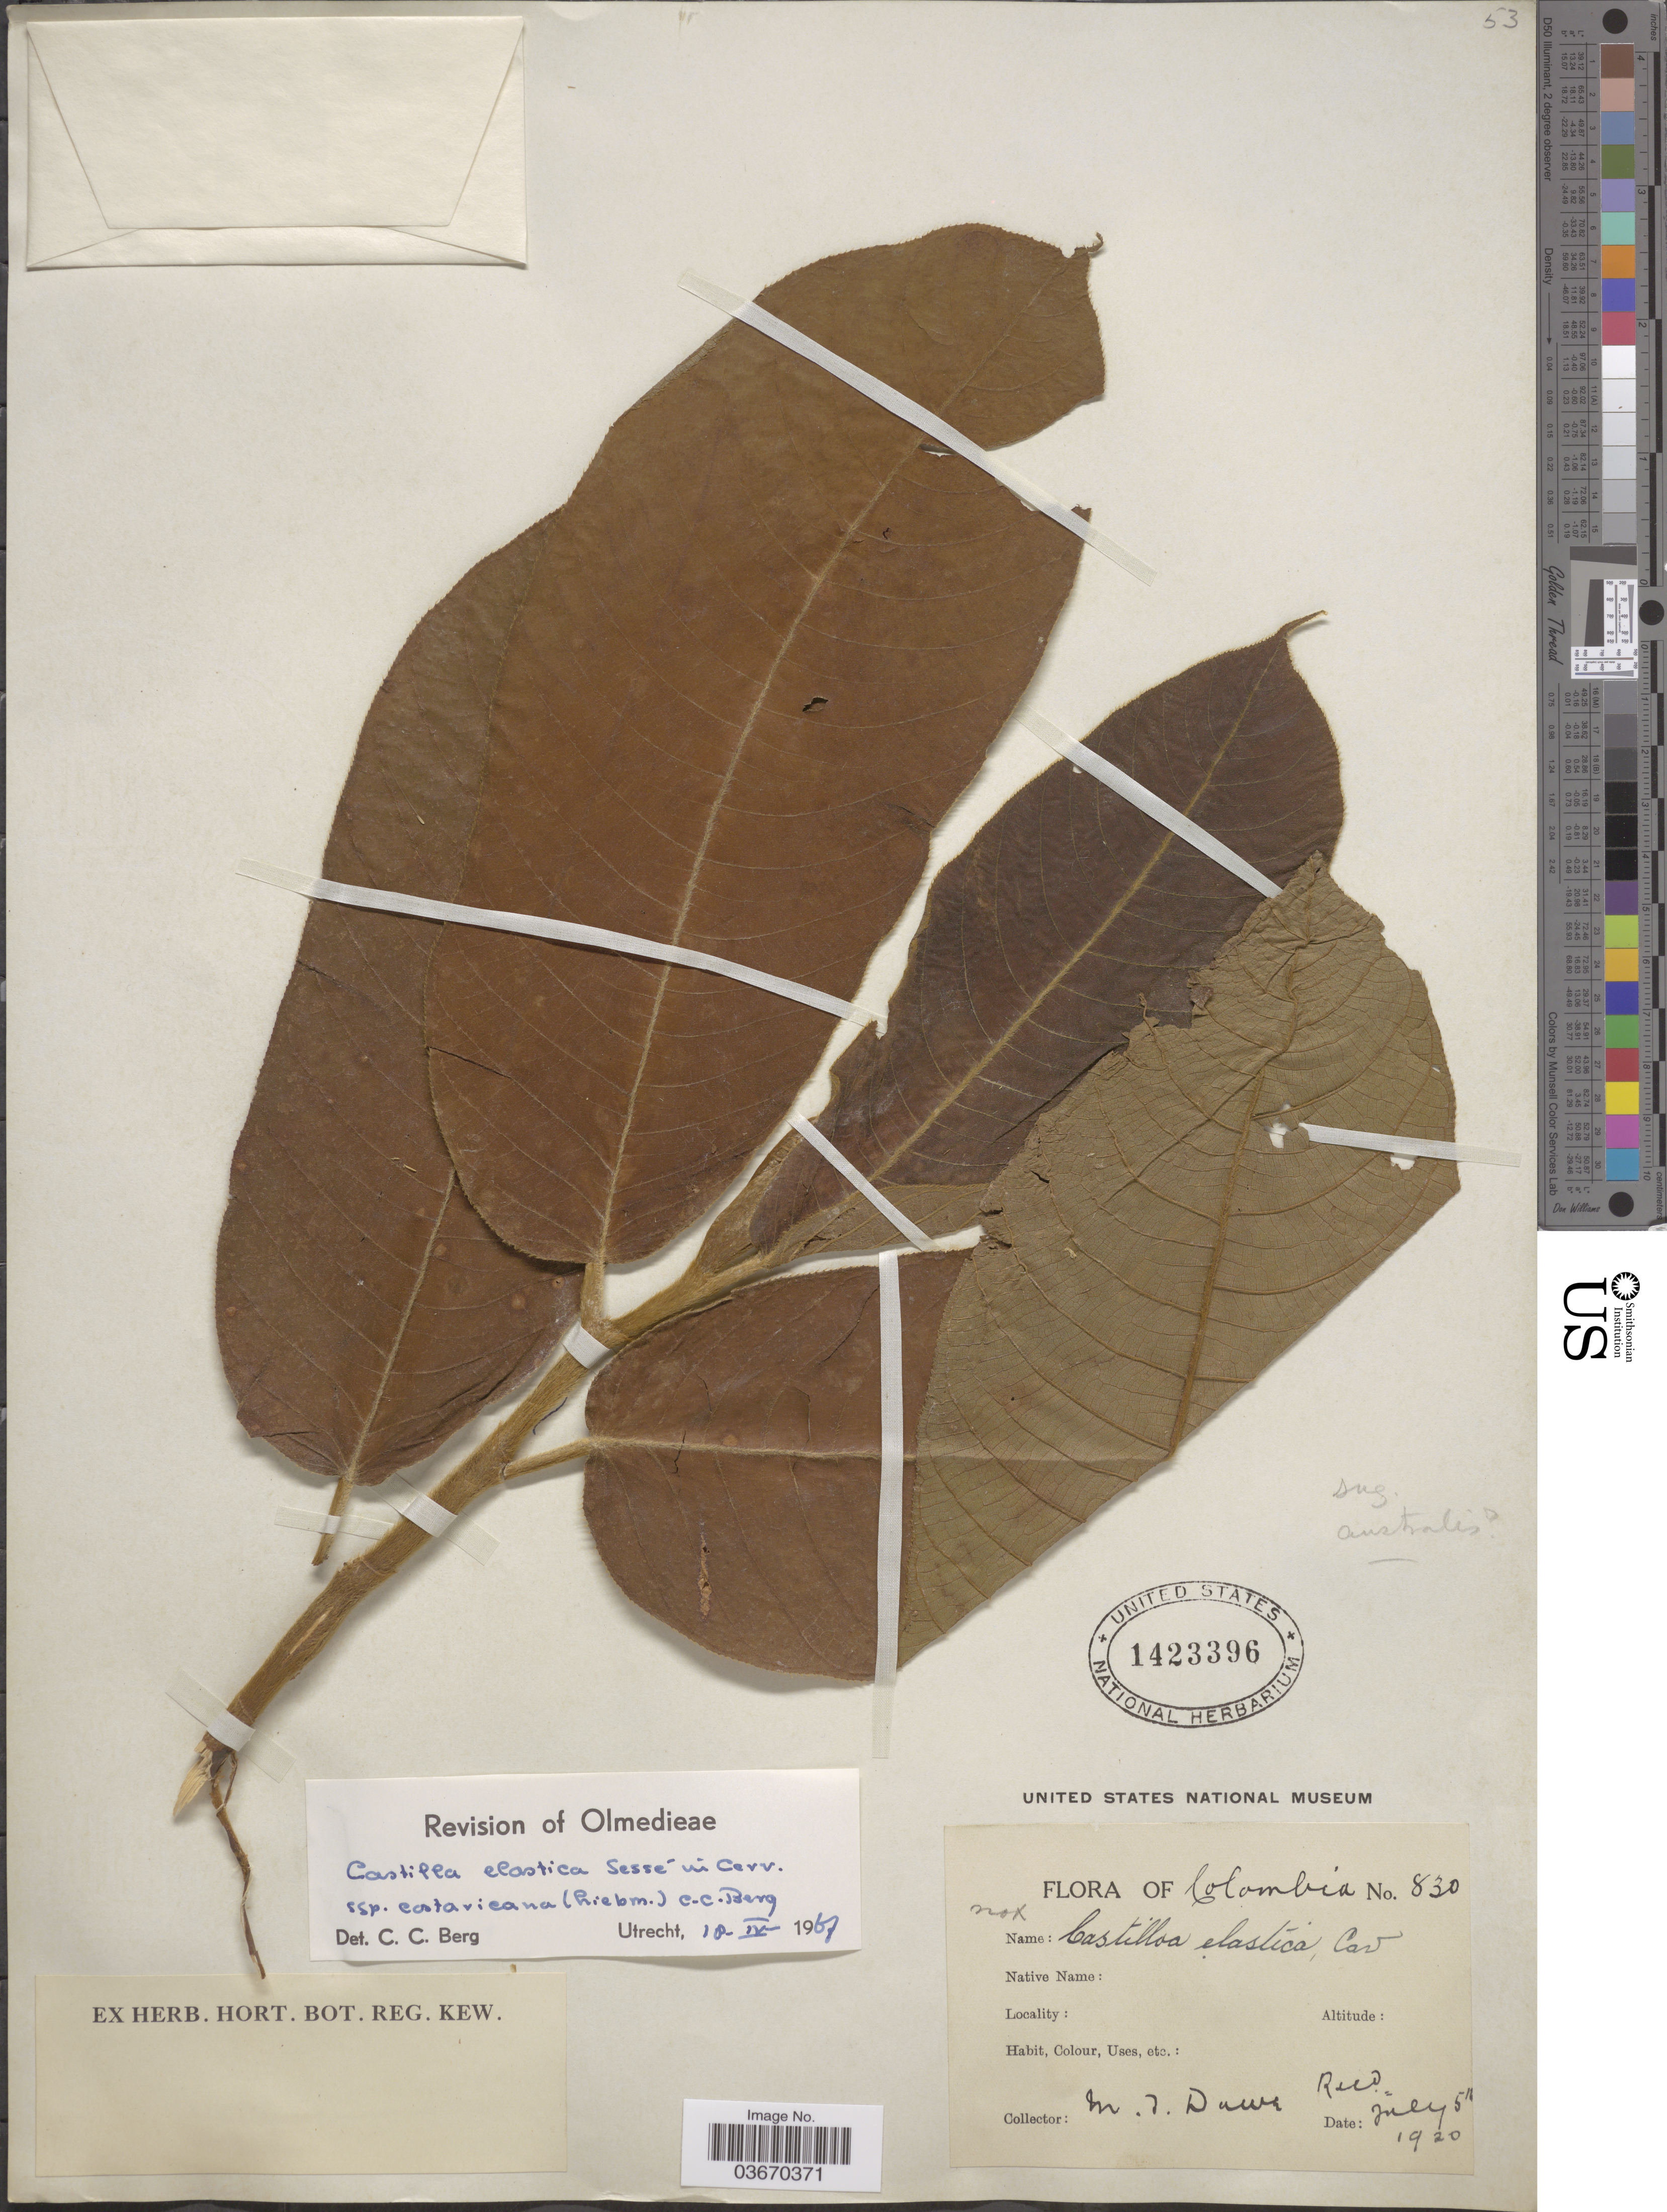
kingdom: Plantae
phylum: Tracheophyta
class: Magnoliopsida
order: Rosales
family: Moraceae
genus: Castilla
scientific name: Castilla elastica subsp. costaricana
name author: (Liebm.) C.C. Berg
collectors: M. T. Dawe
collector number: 830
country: Colombia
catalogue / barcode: US 1423396